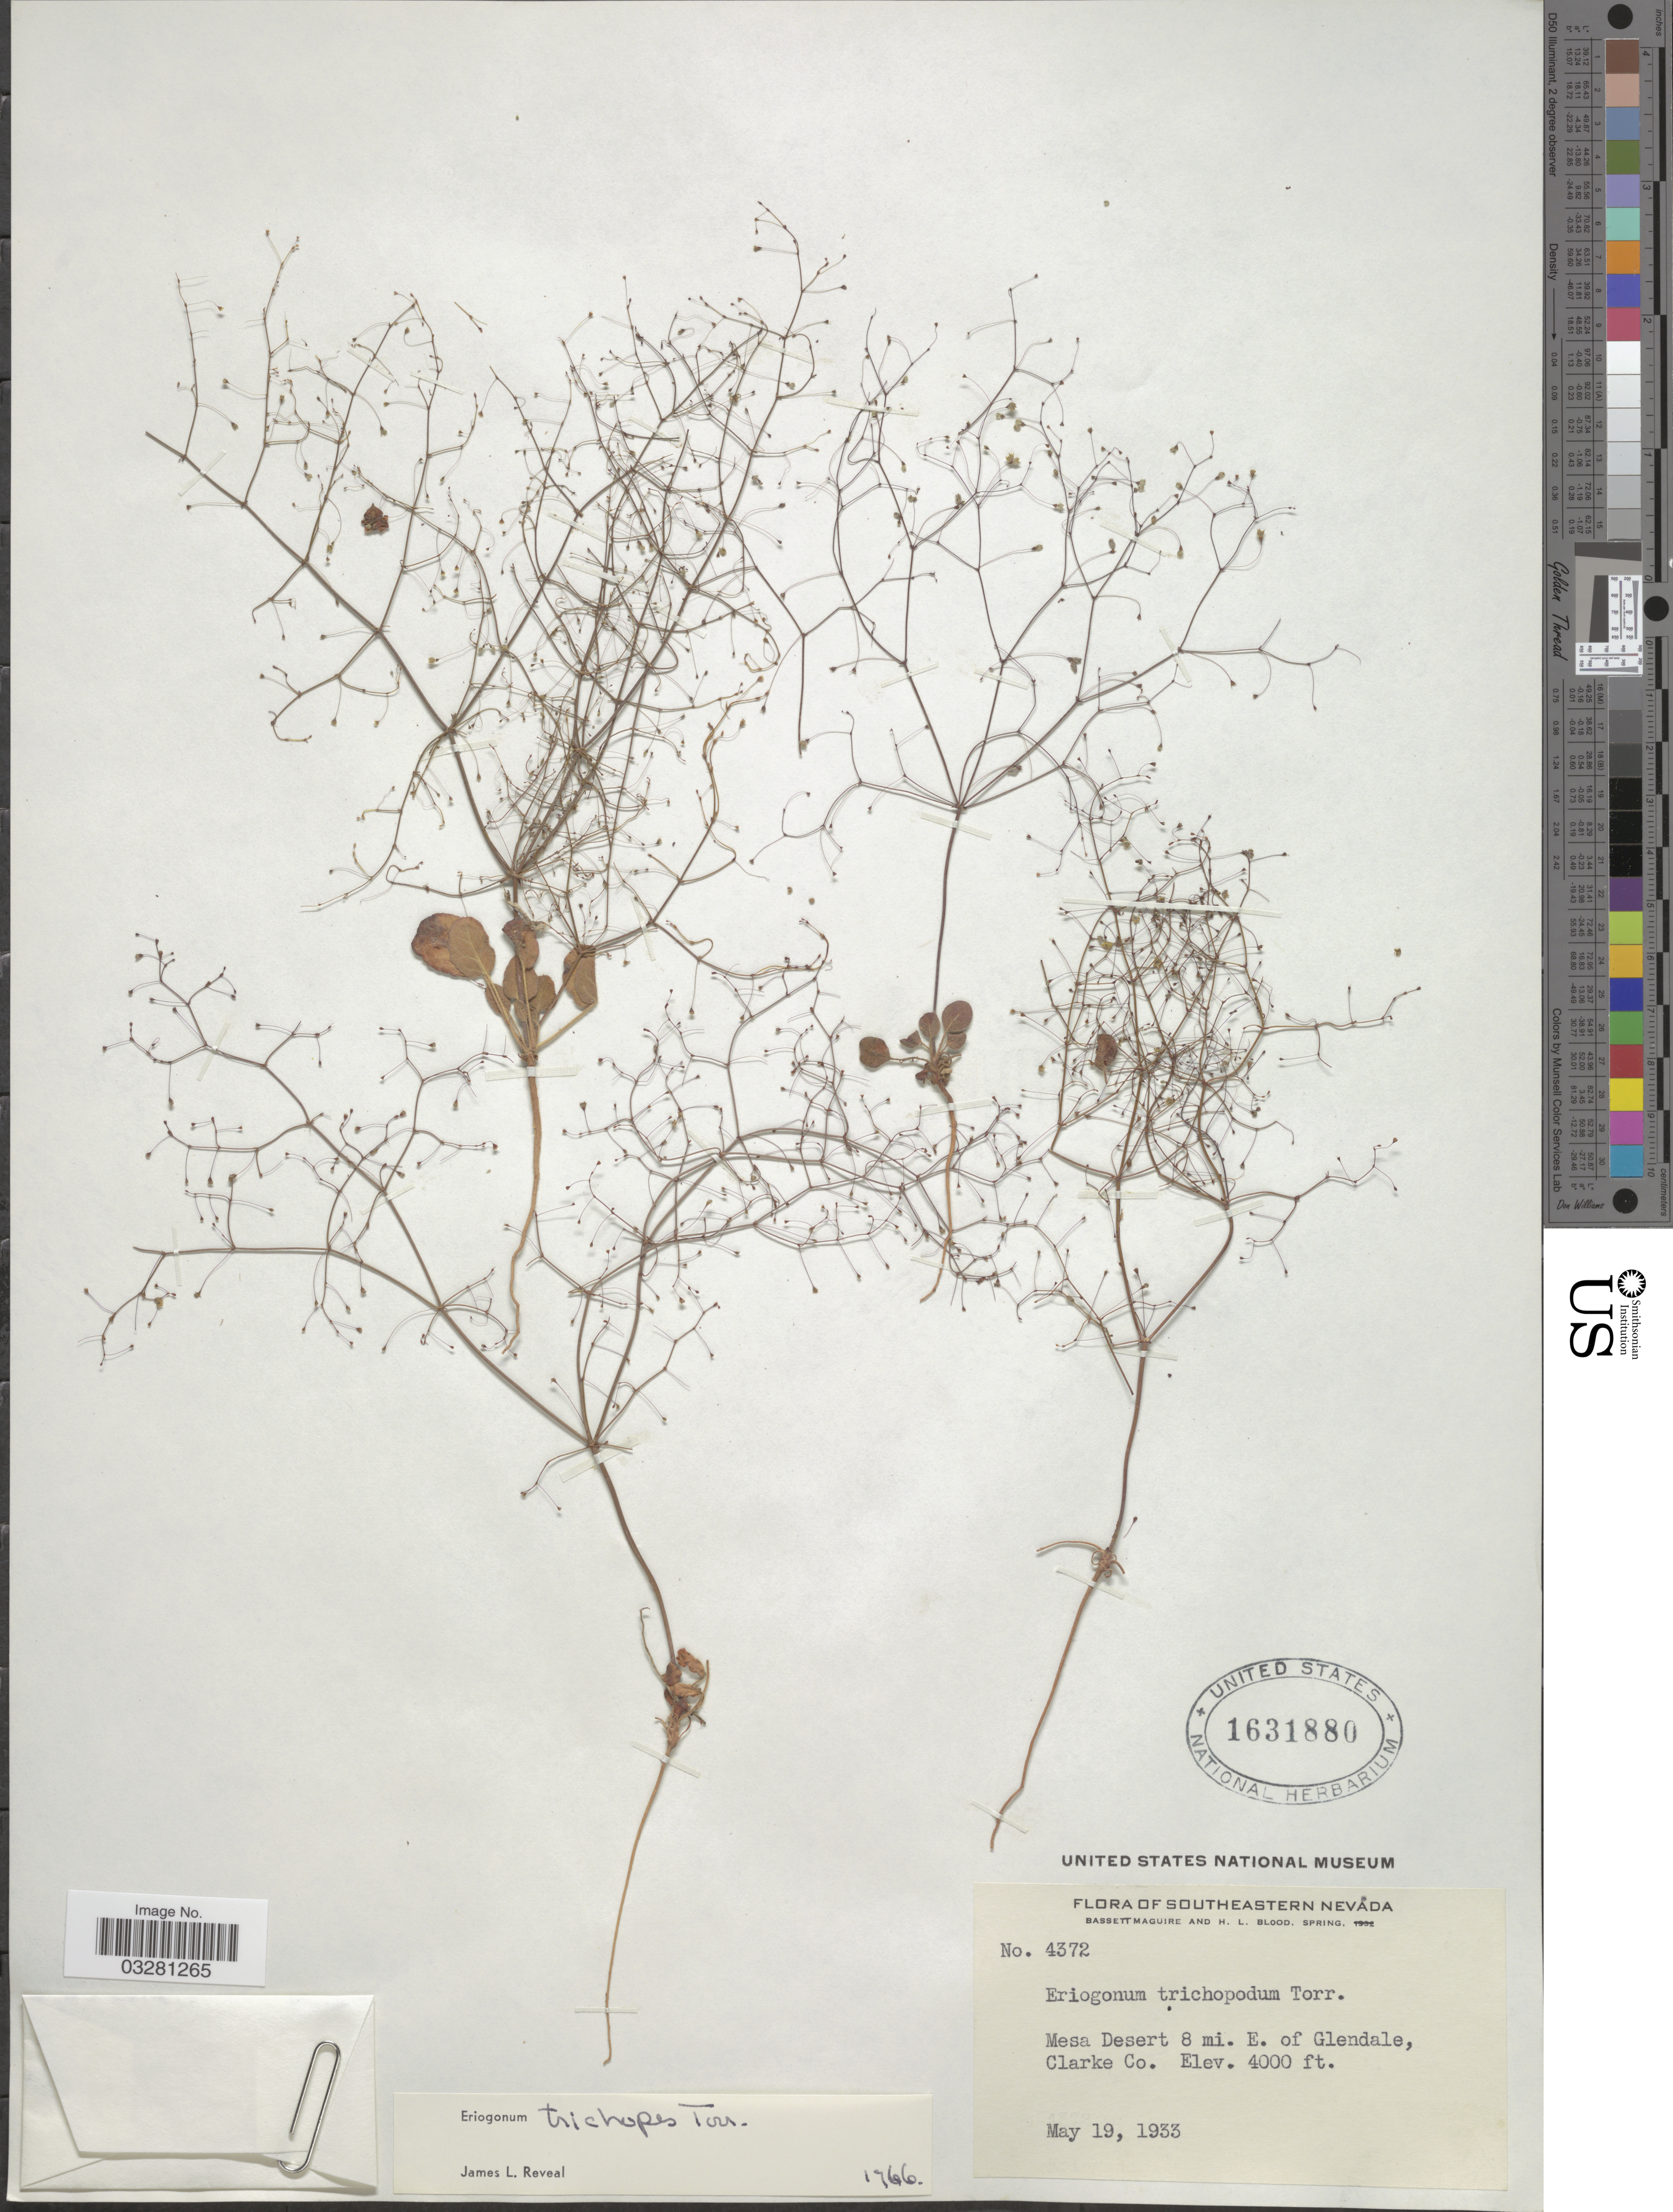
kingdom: Plantae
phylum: Tracheophyta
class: Magnoliopsida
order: Caryophyllales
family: Polygonaceae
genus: Eriogonum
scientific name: Eriogonum trichopes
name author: Torr.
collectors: B. Maguire & H. Blood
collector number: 4372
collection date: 1933-05-19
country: United States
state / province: Nevada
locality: Southeastern Nevada. Mesa Desert 8 mi. E. of Glendale, Clarke Co.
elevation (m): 1219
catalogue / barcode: US 1631880